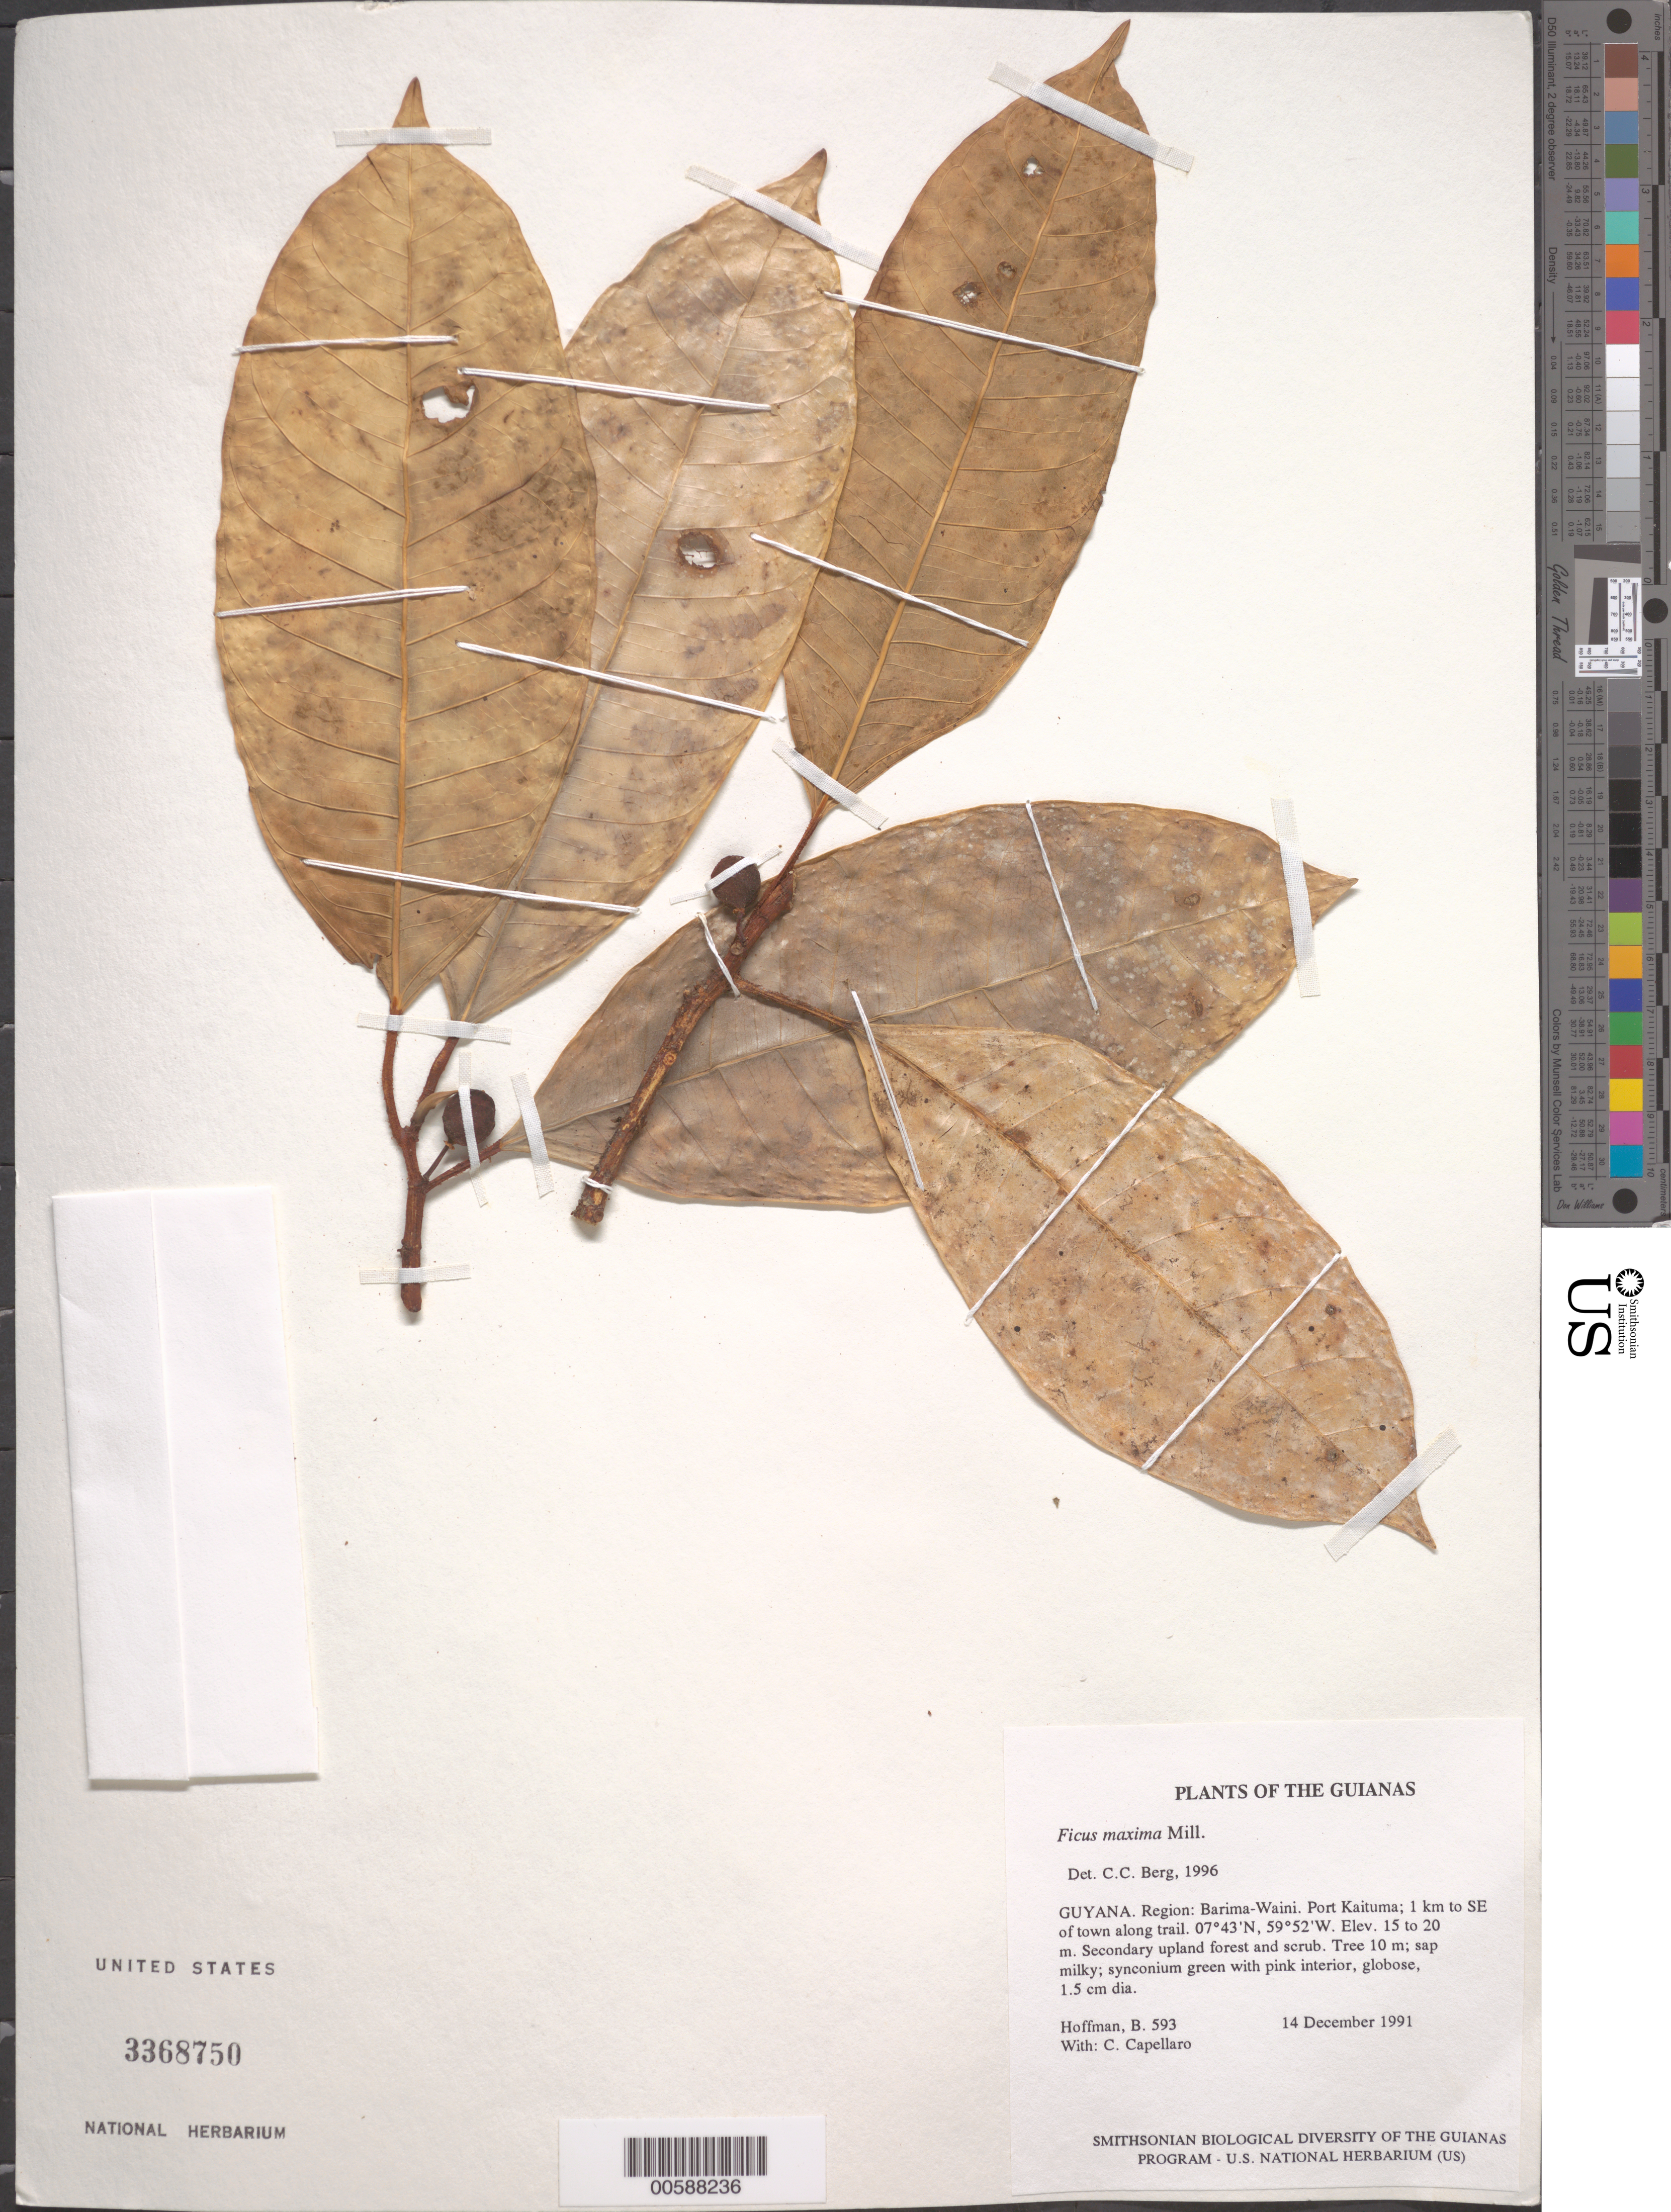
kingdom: Plantae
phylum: Tracheophyta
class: Magnoliopsida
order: Rosales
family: Moraceae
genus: Ficus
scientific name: Ficus maxima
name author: Mill.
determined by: Berg, C. C.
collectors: B. Hoffman & C. Capellaro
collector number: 593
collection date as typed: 14 December 1991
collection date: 1991-12-14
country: Guyana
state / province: Barima-Waini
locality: Port Kaituma; 1 km to SE of town along trail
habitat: Secondary upland forest and scrub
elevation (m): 15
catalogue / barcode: US 3368750